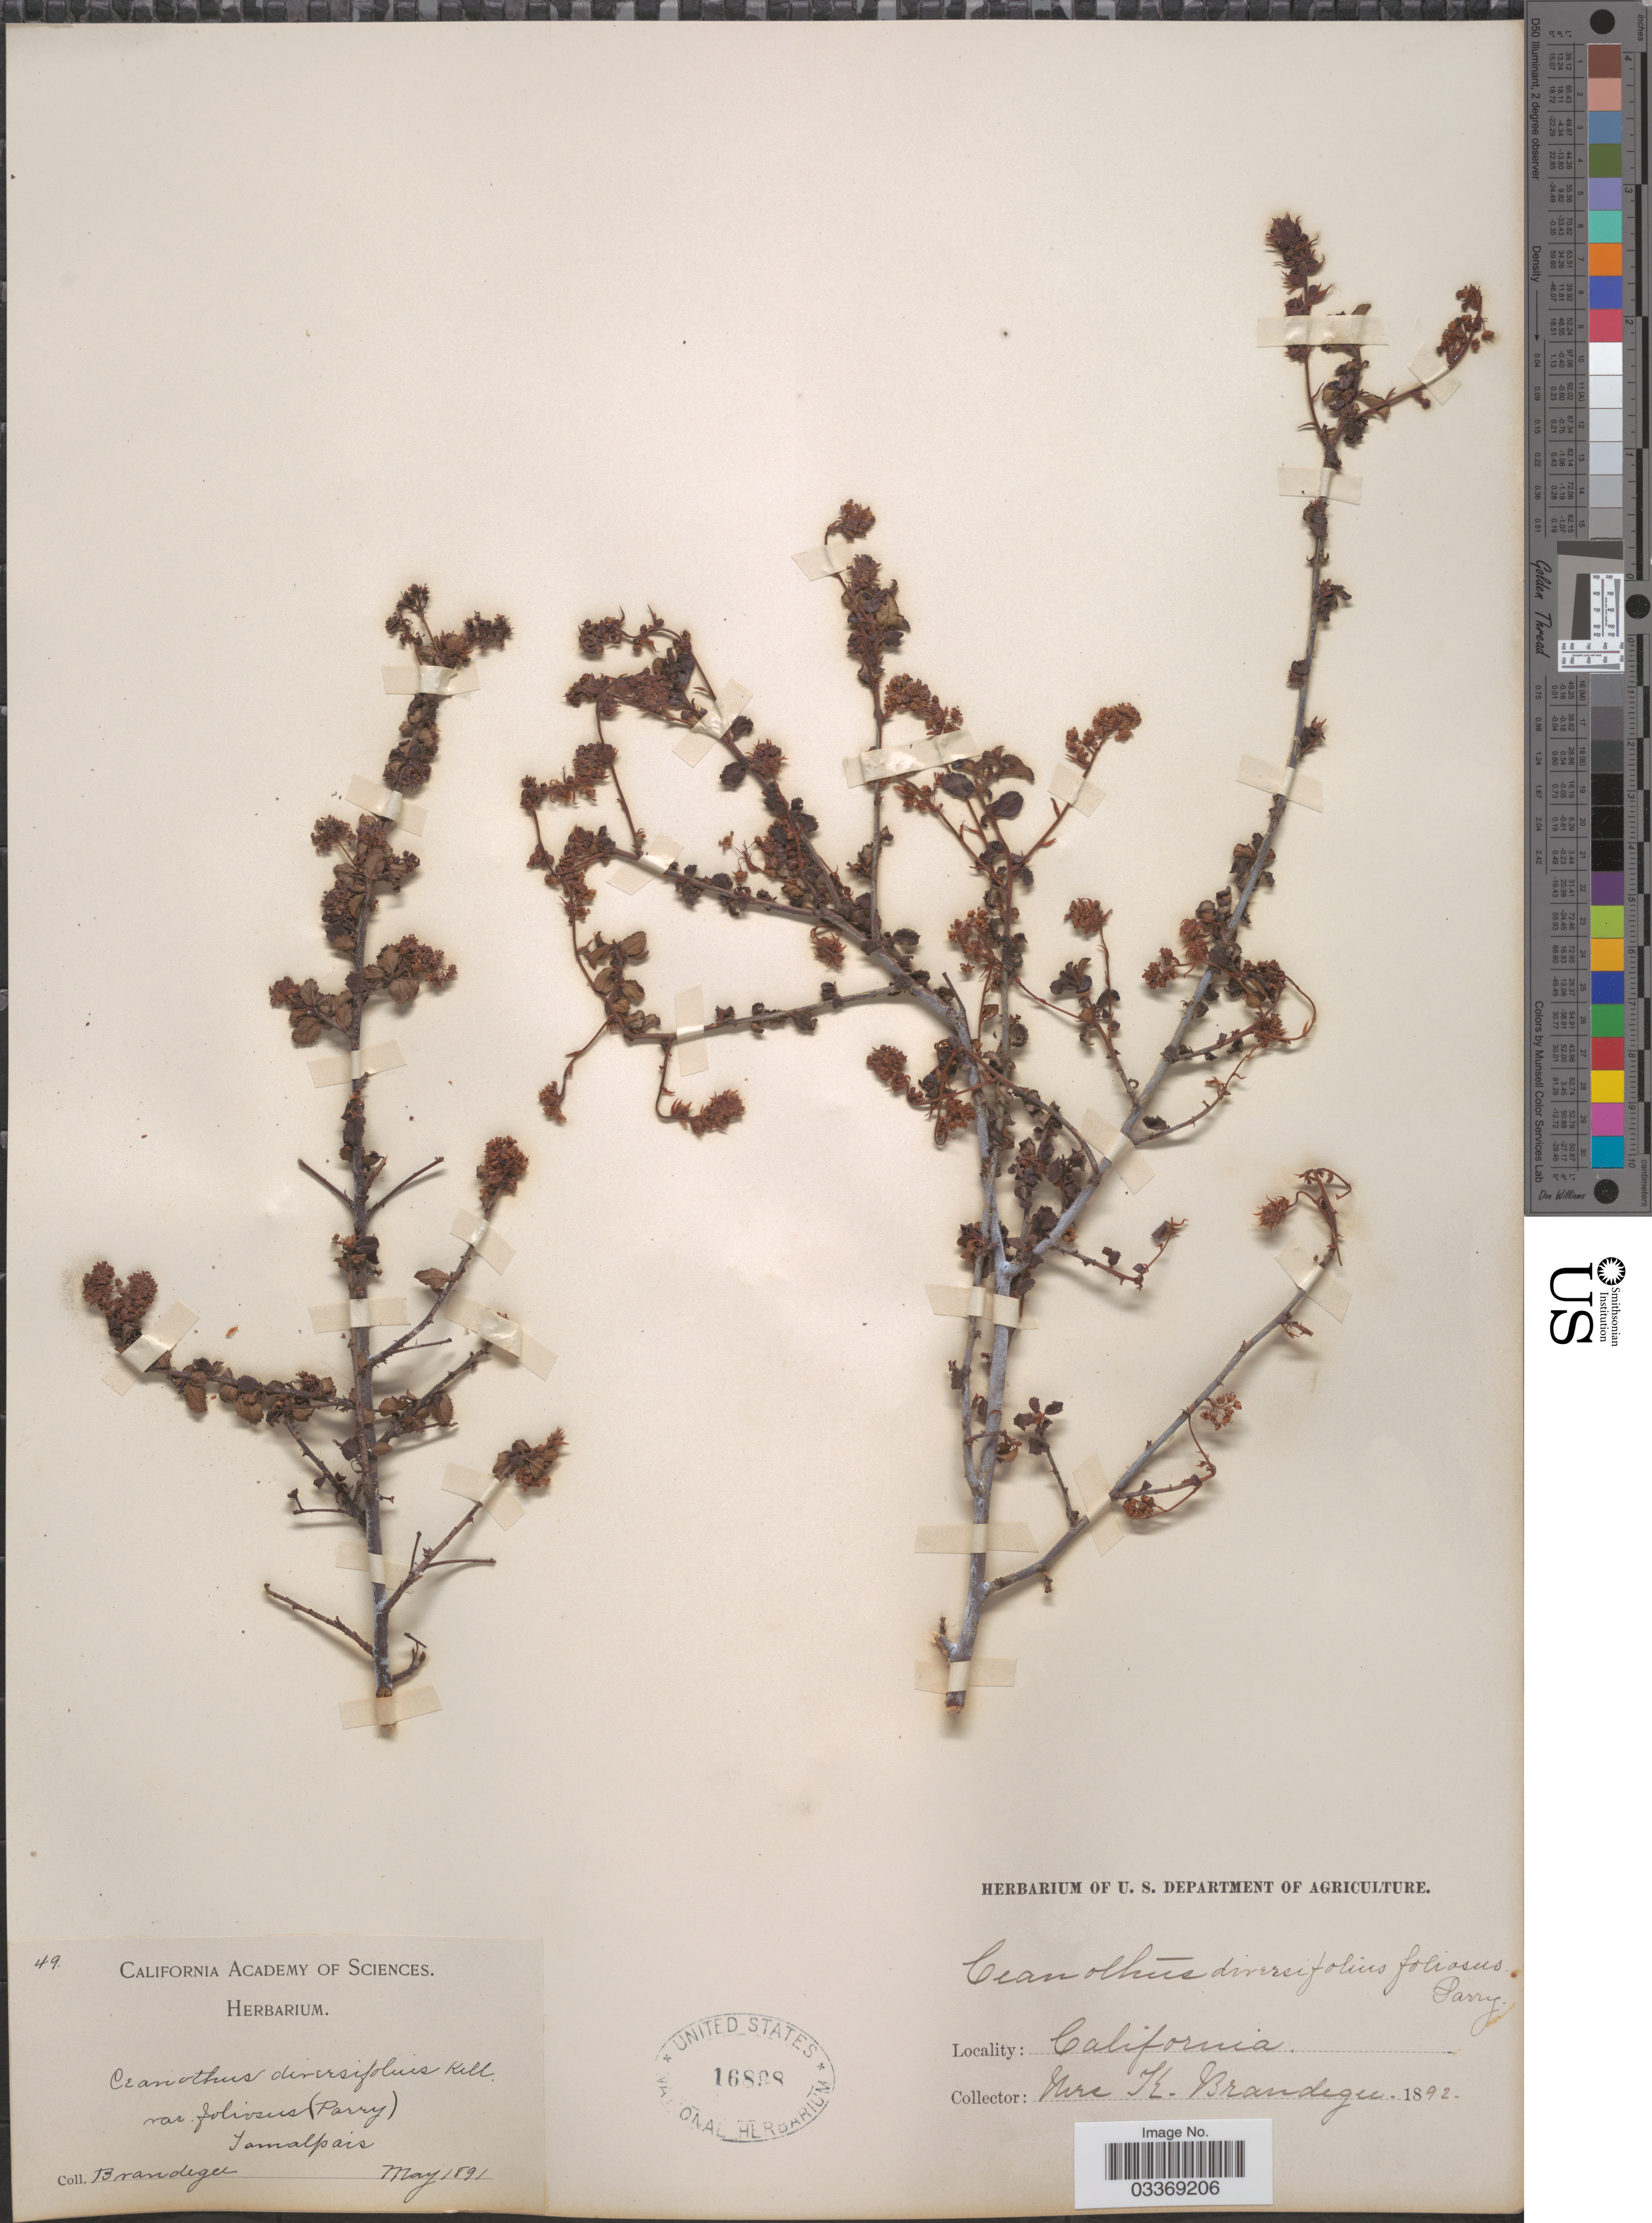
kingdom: Plantae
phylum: Tracheophyta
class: Magnoliopsida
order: Rosales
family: Rhamnaceae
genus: Ceanothus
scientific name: Ceanothus diversifolius var. foliosus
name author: (Parry) K. Brandegee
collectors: K. Brandegee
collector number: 49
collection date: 1891-05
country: United States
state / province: California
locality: Tamalpais.